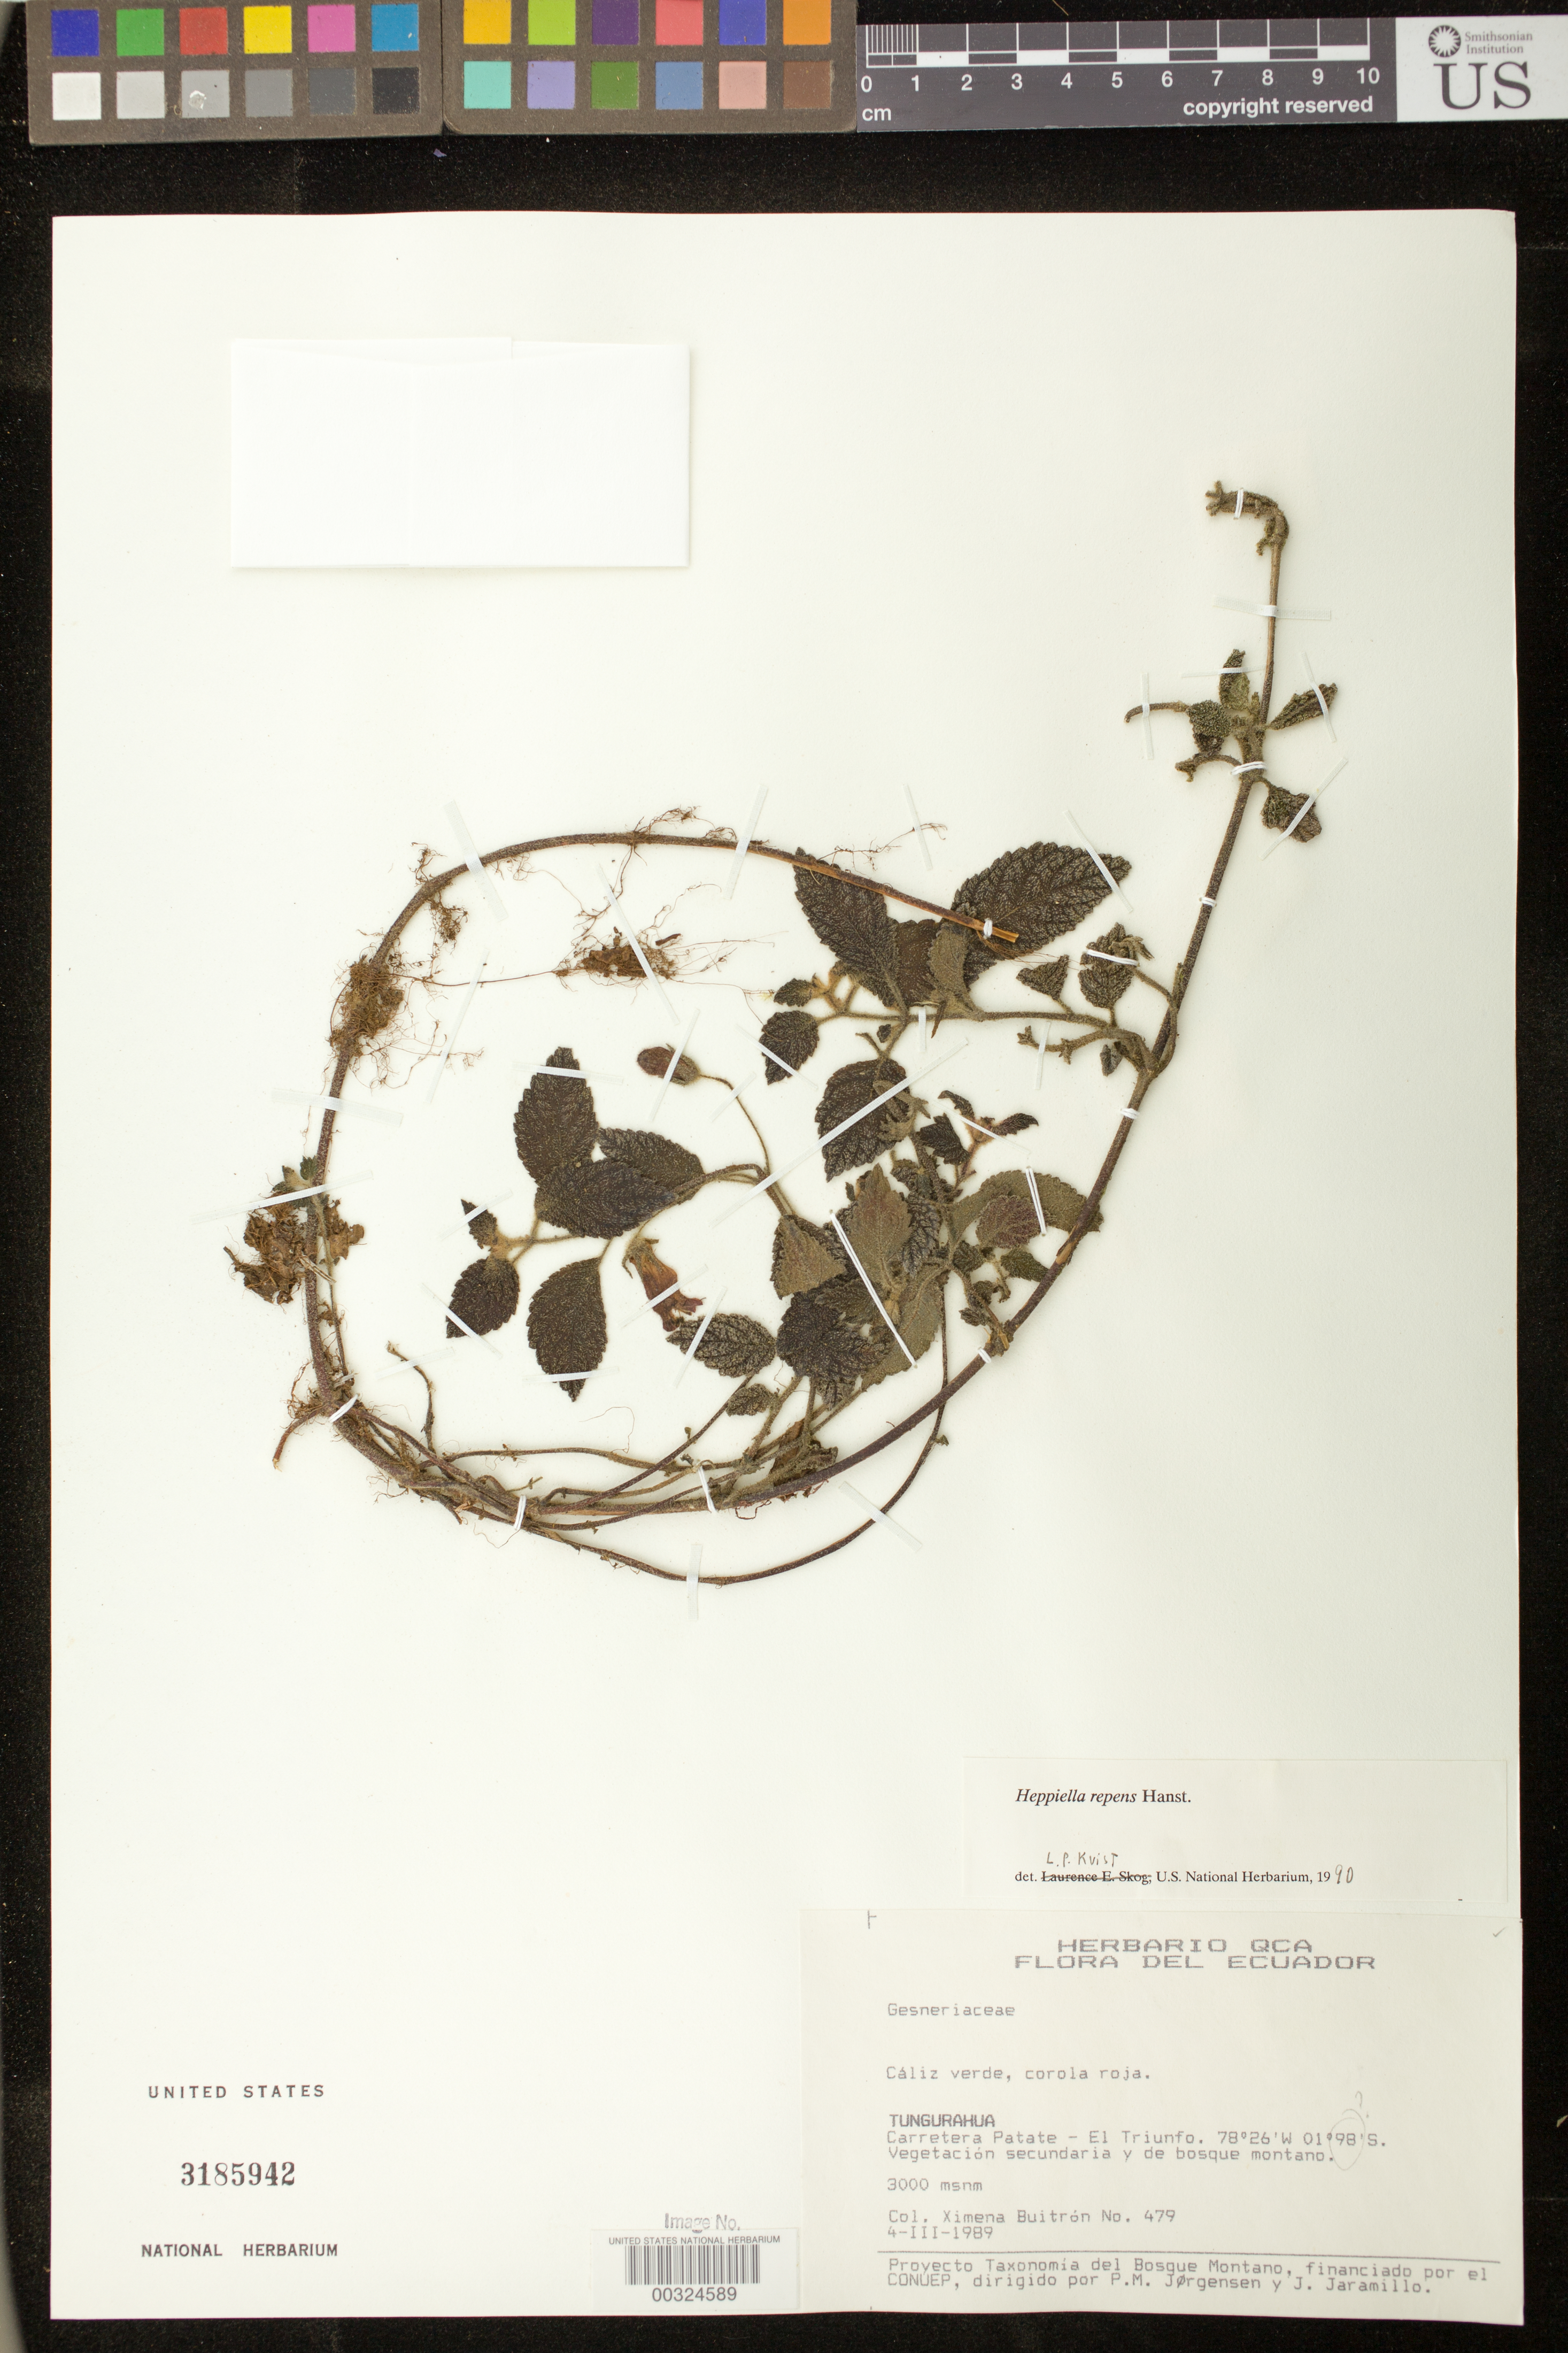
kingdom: Plantae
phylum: Tracheophyta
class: Magnoliopsida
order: Lamiales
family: Gesneriaceae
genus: Heppiella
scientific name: Heppiella repens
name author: Hanst.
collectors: X. Buitrón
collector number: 479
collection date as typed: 04 Mar 1989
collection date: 1989-03-04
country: Ecuador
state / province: Tungurahua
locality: Patate - El Triunfo highway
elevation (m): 3000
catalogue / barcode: US 3185942